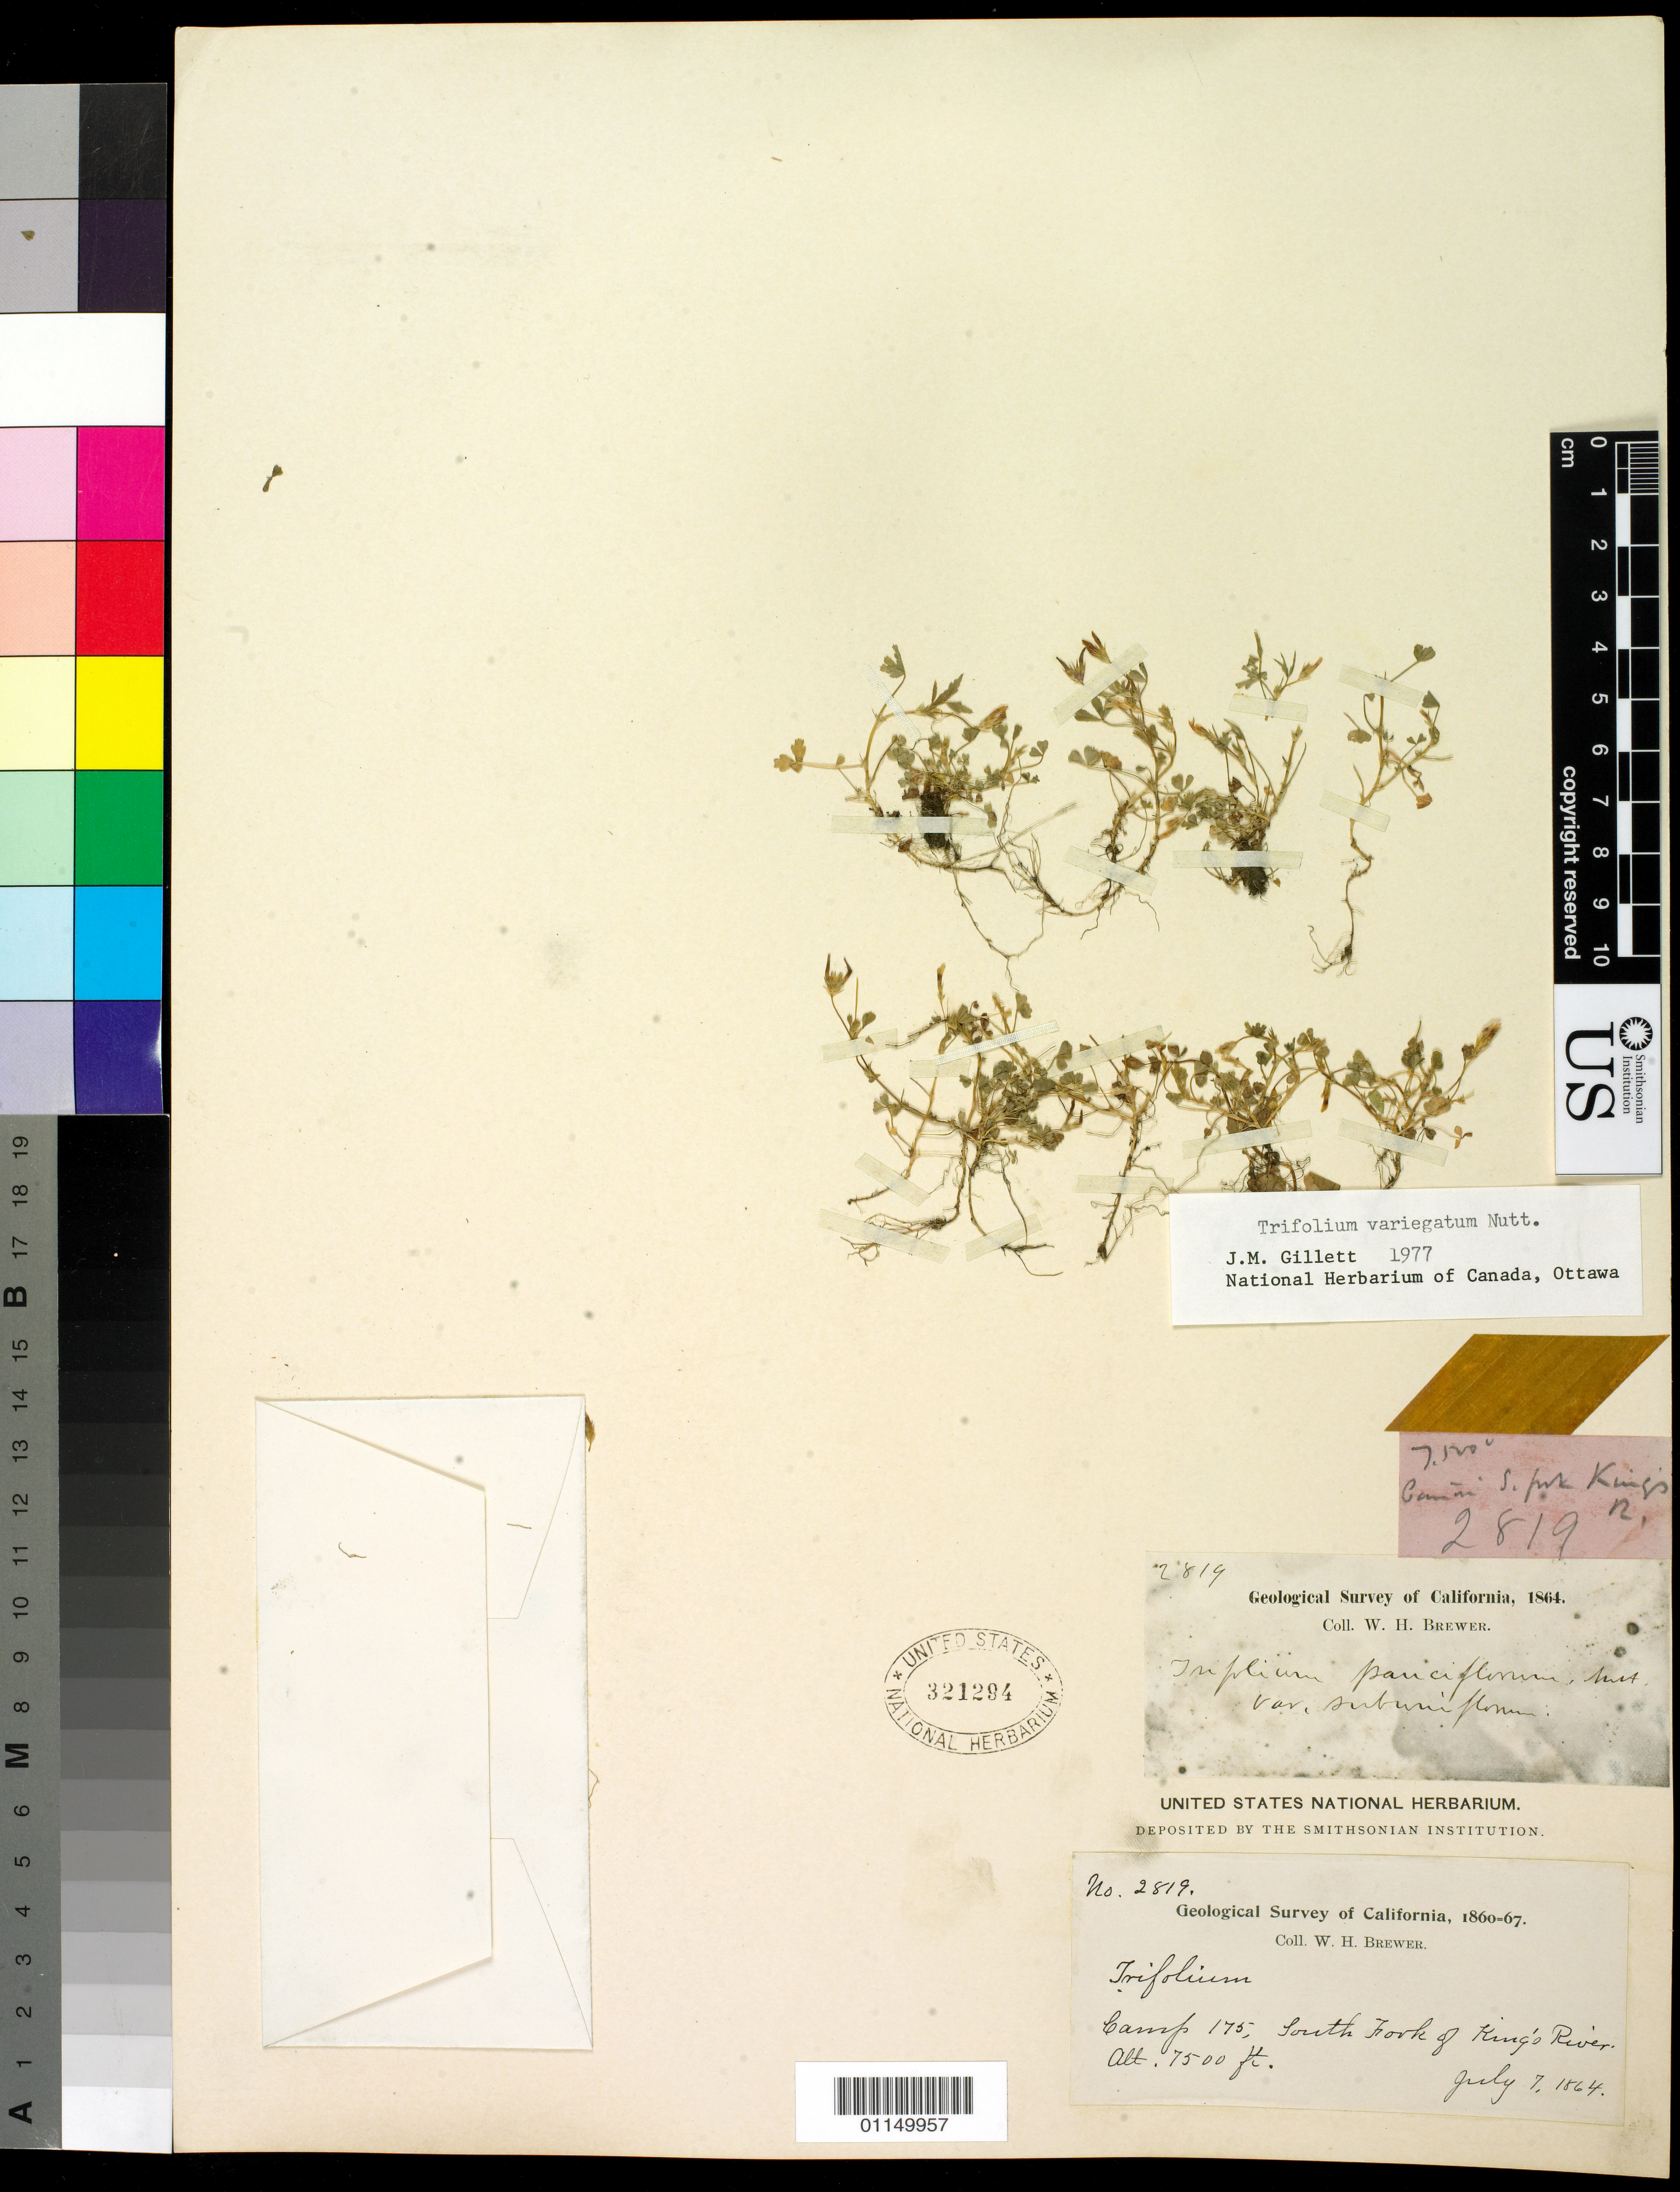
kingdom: Plantae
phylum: Tracheophyta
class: Magnoliopsida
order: Fabales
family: Fabaceae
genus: Trifolium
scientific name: Trifolium variegatum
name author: Nutt.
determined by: Gillett, J. M.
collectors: W. H. Brewer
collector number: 2819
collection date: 1864-07-07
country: United States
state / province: California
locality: Camp 175, South Fork of King's River.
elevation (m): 2286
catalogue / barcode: US 321294